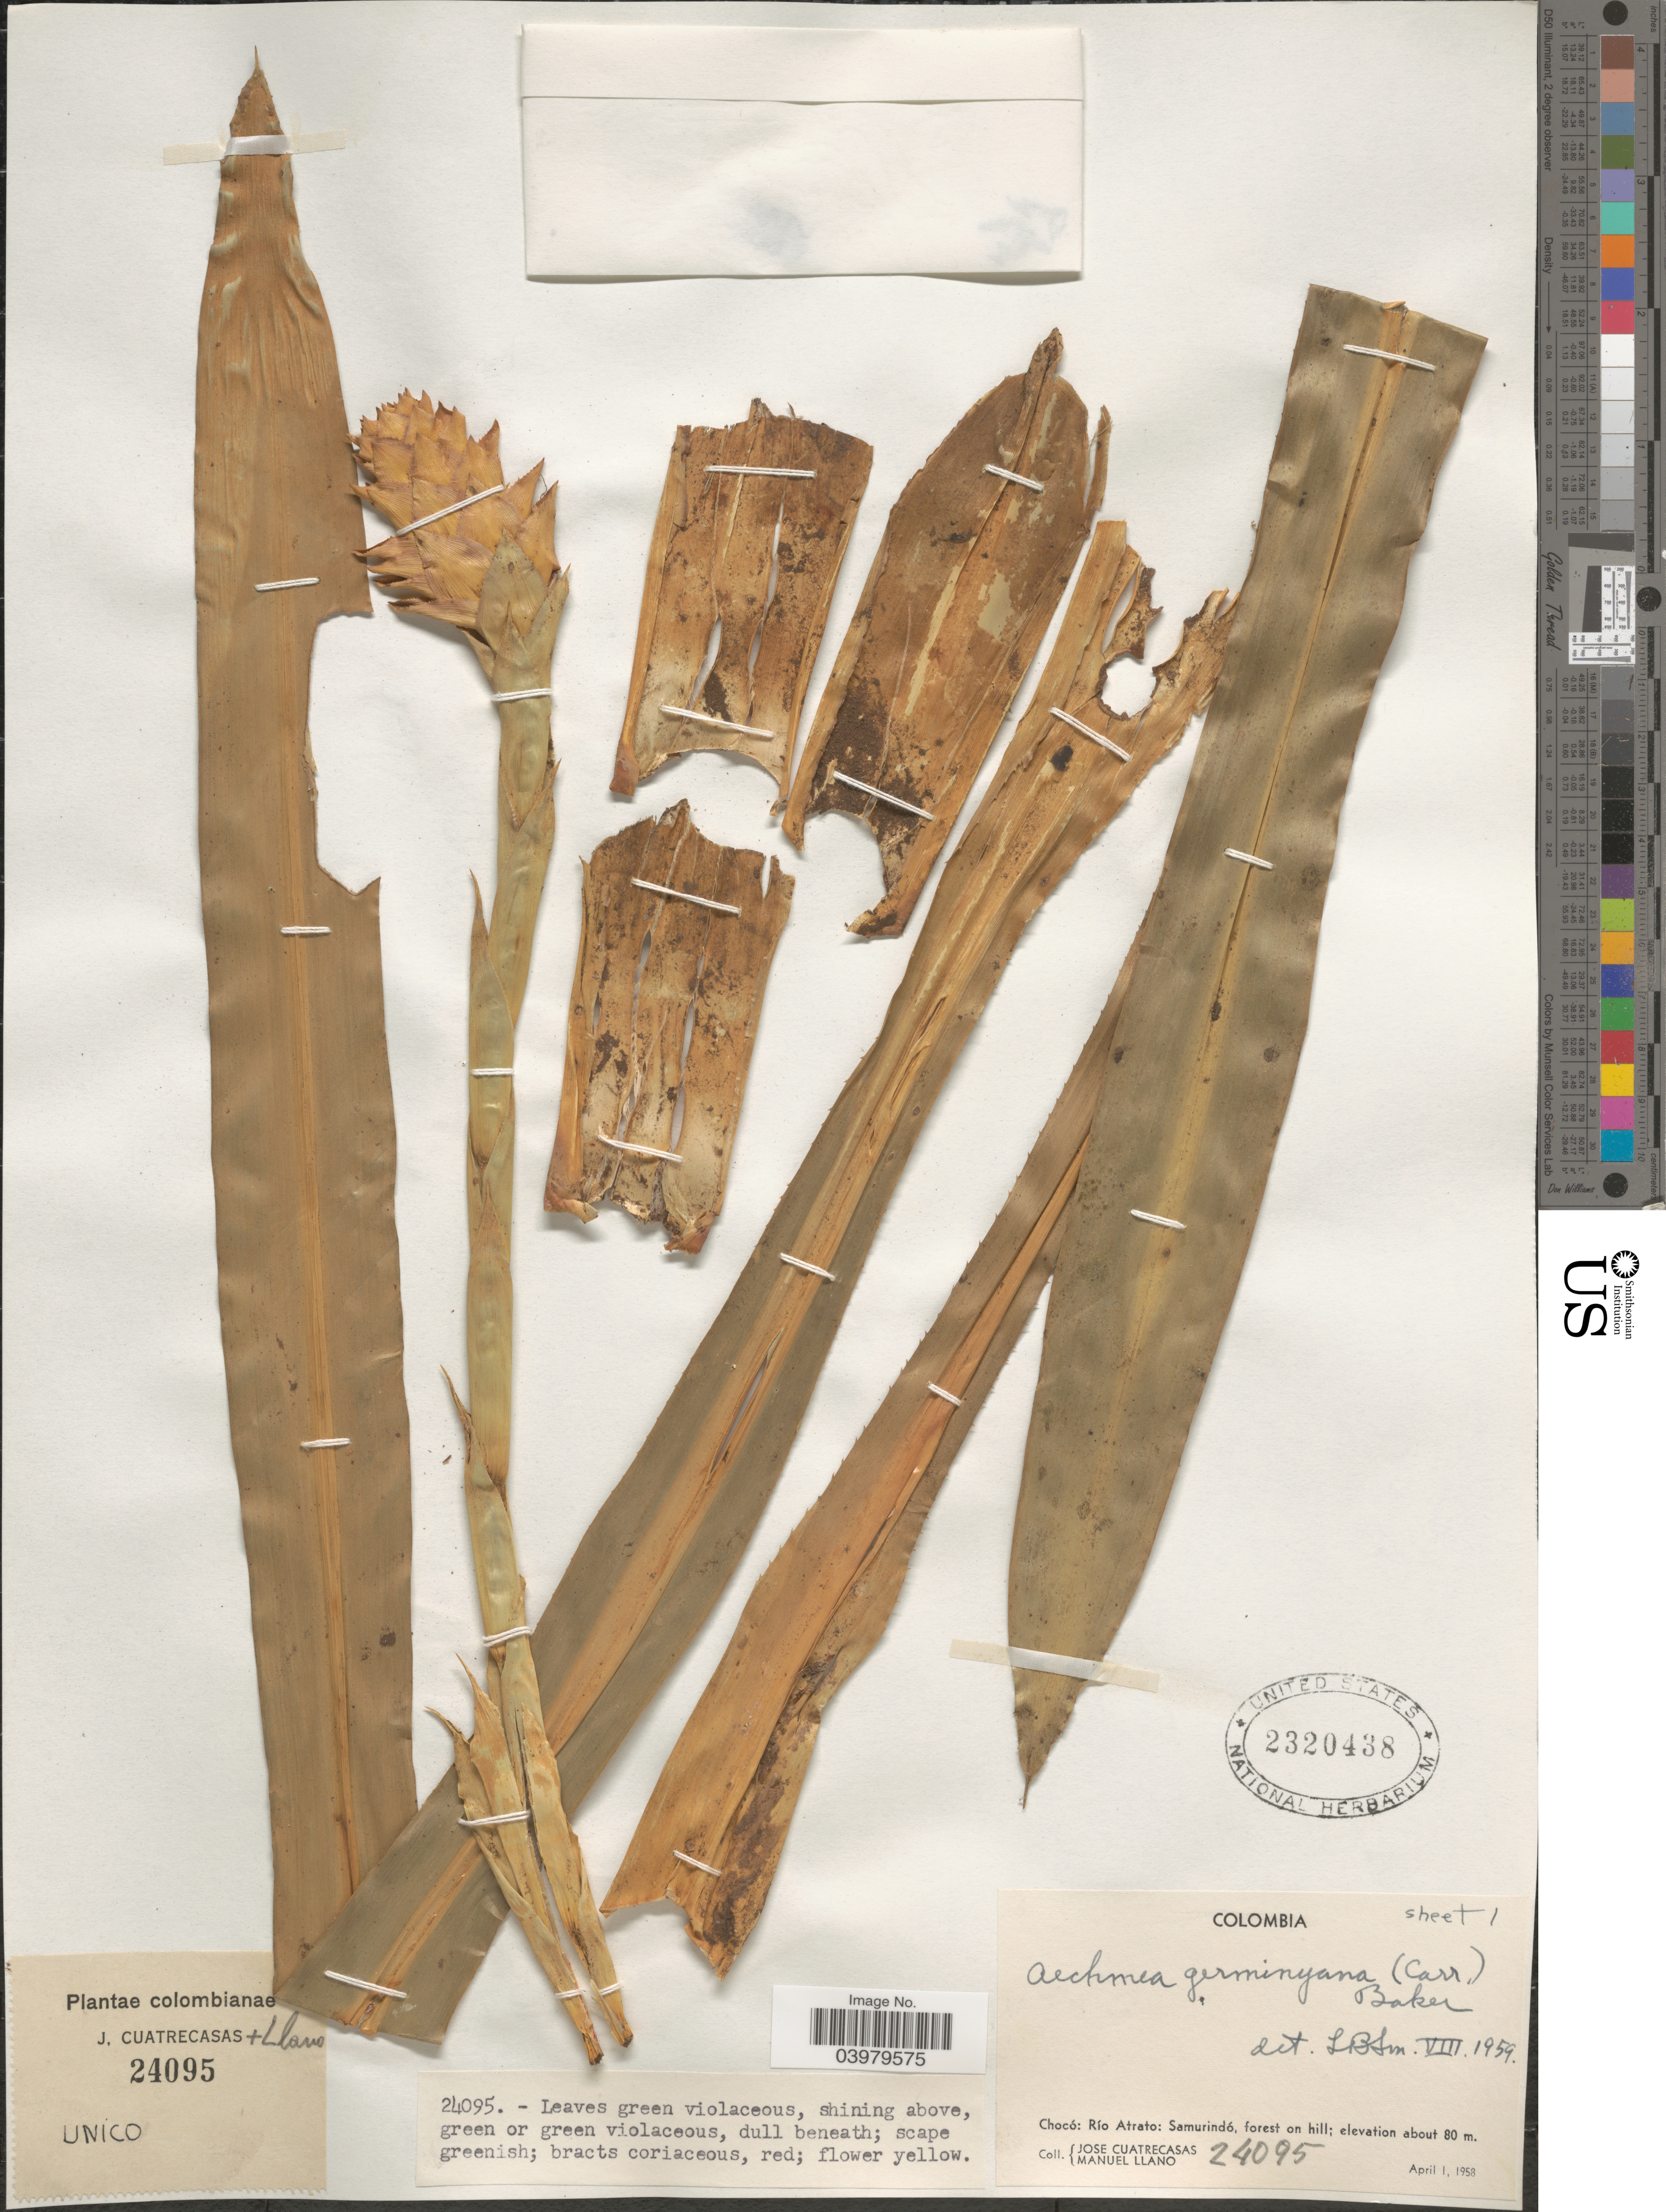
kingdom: Plantae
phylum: Tracheophyta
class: Liliopsida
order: Poales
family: Bromeliaceae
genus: Aechmea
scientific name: Aechmea germinyana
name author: (Carrière) Baker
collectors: J. Cuatrecasas & M. Llano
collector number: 24095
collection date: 1958-04-01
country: Colombia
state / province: Chocó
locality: Río Atrato: Samurindó, forest on hill.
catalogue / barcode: US 2320438